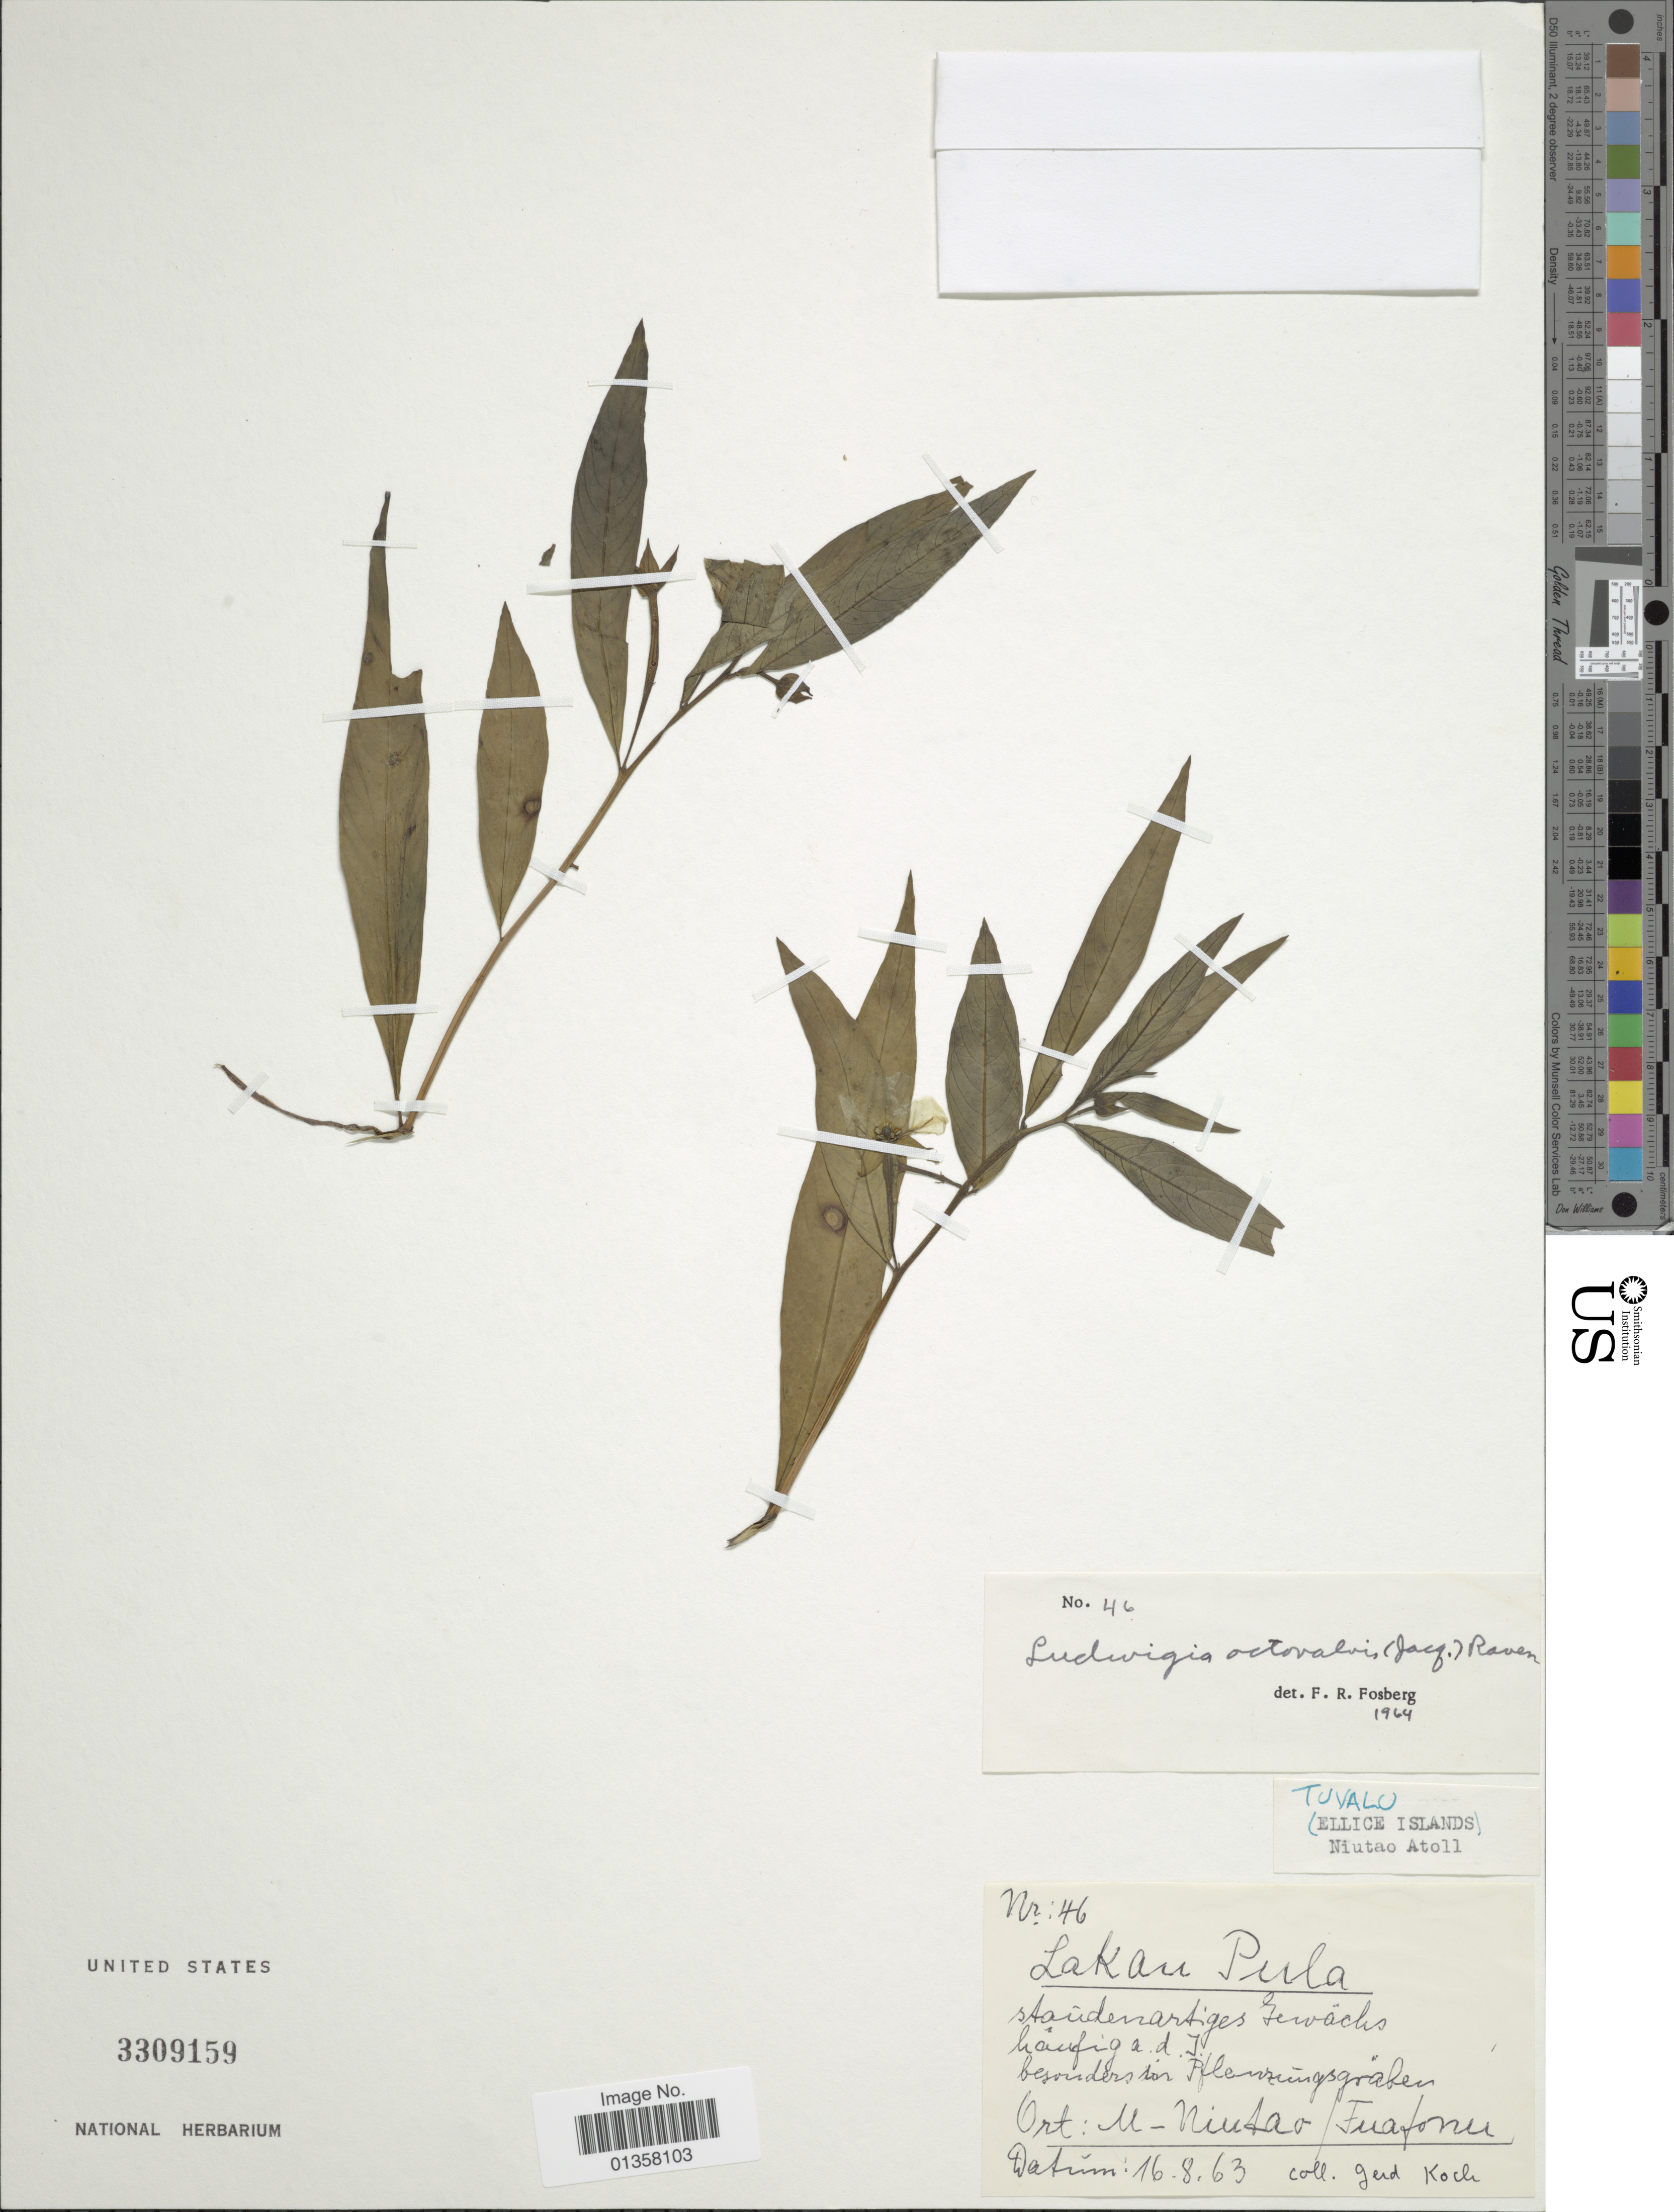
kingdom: Plantae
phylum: Tracheophyta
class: Magnoliopsida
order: Myrtales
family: Onagraceae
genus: Ludwigia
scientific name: Ludwigia octovalvis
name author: (Jacq.) P.H. Raven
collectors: G. Koch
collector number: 46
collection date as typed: Transcribed d/m/y: 16/8/63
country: Tuvalu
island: Niutao Atoll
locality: Lakau Pula, Ort: U-Niutao Fuafonu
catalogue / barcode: US 3309159